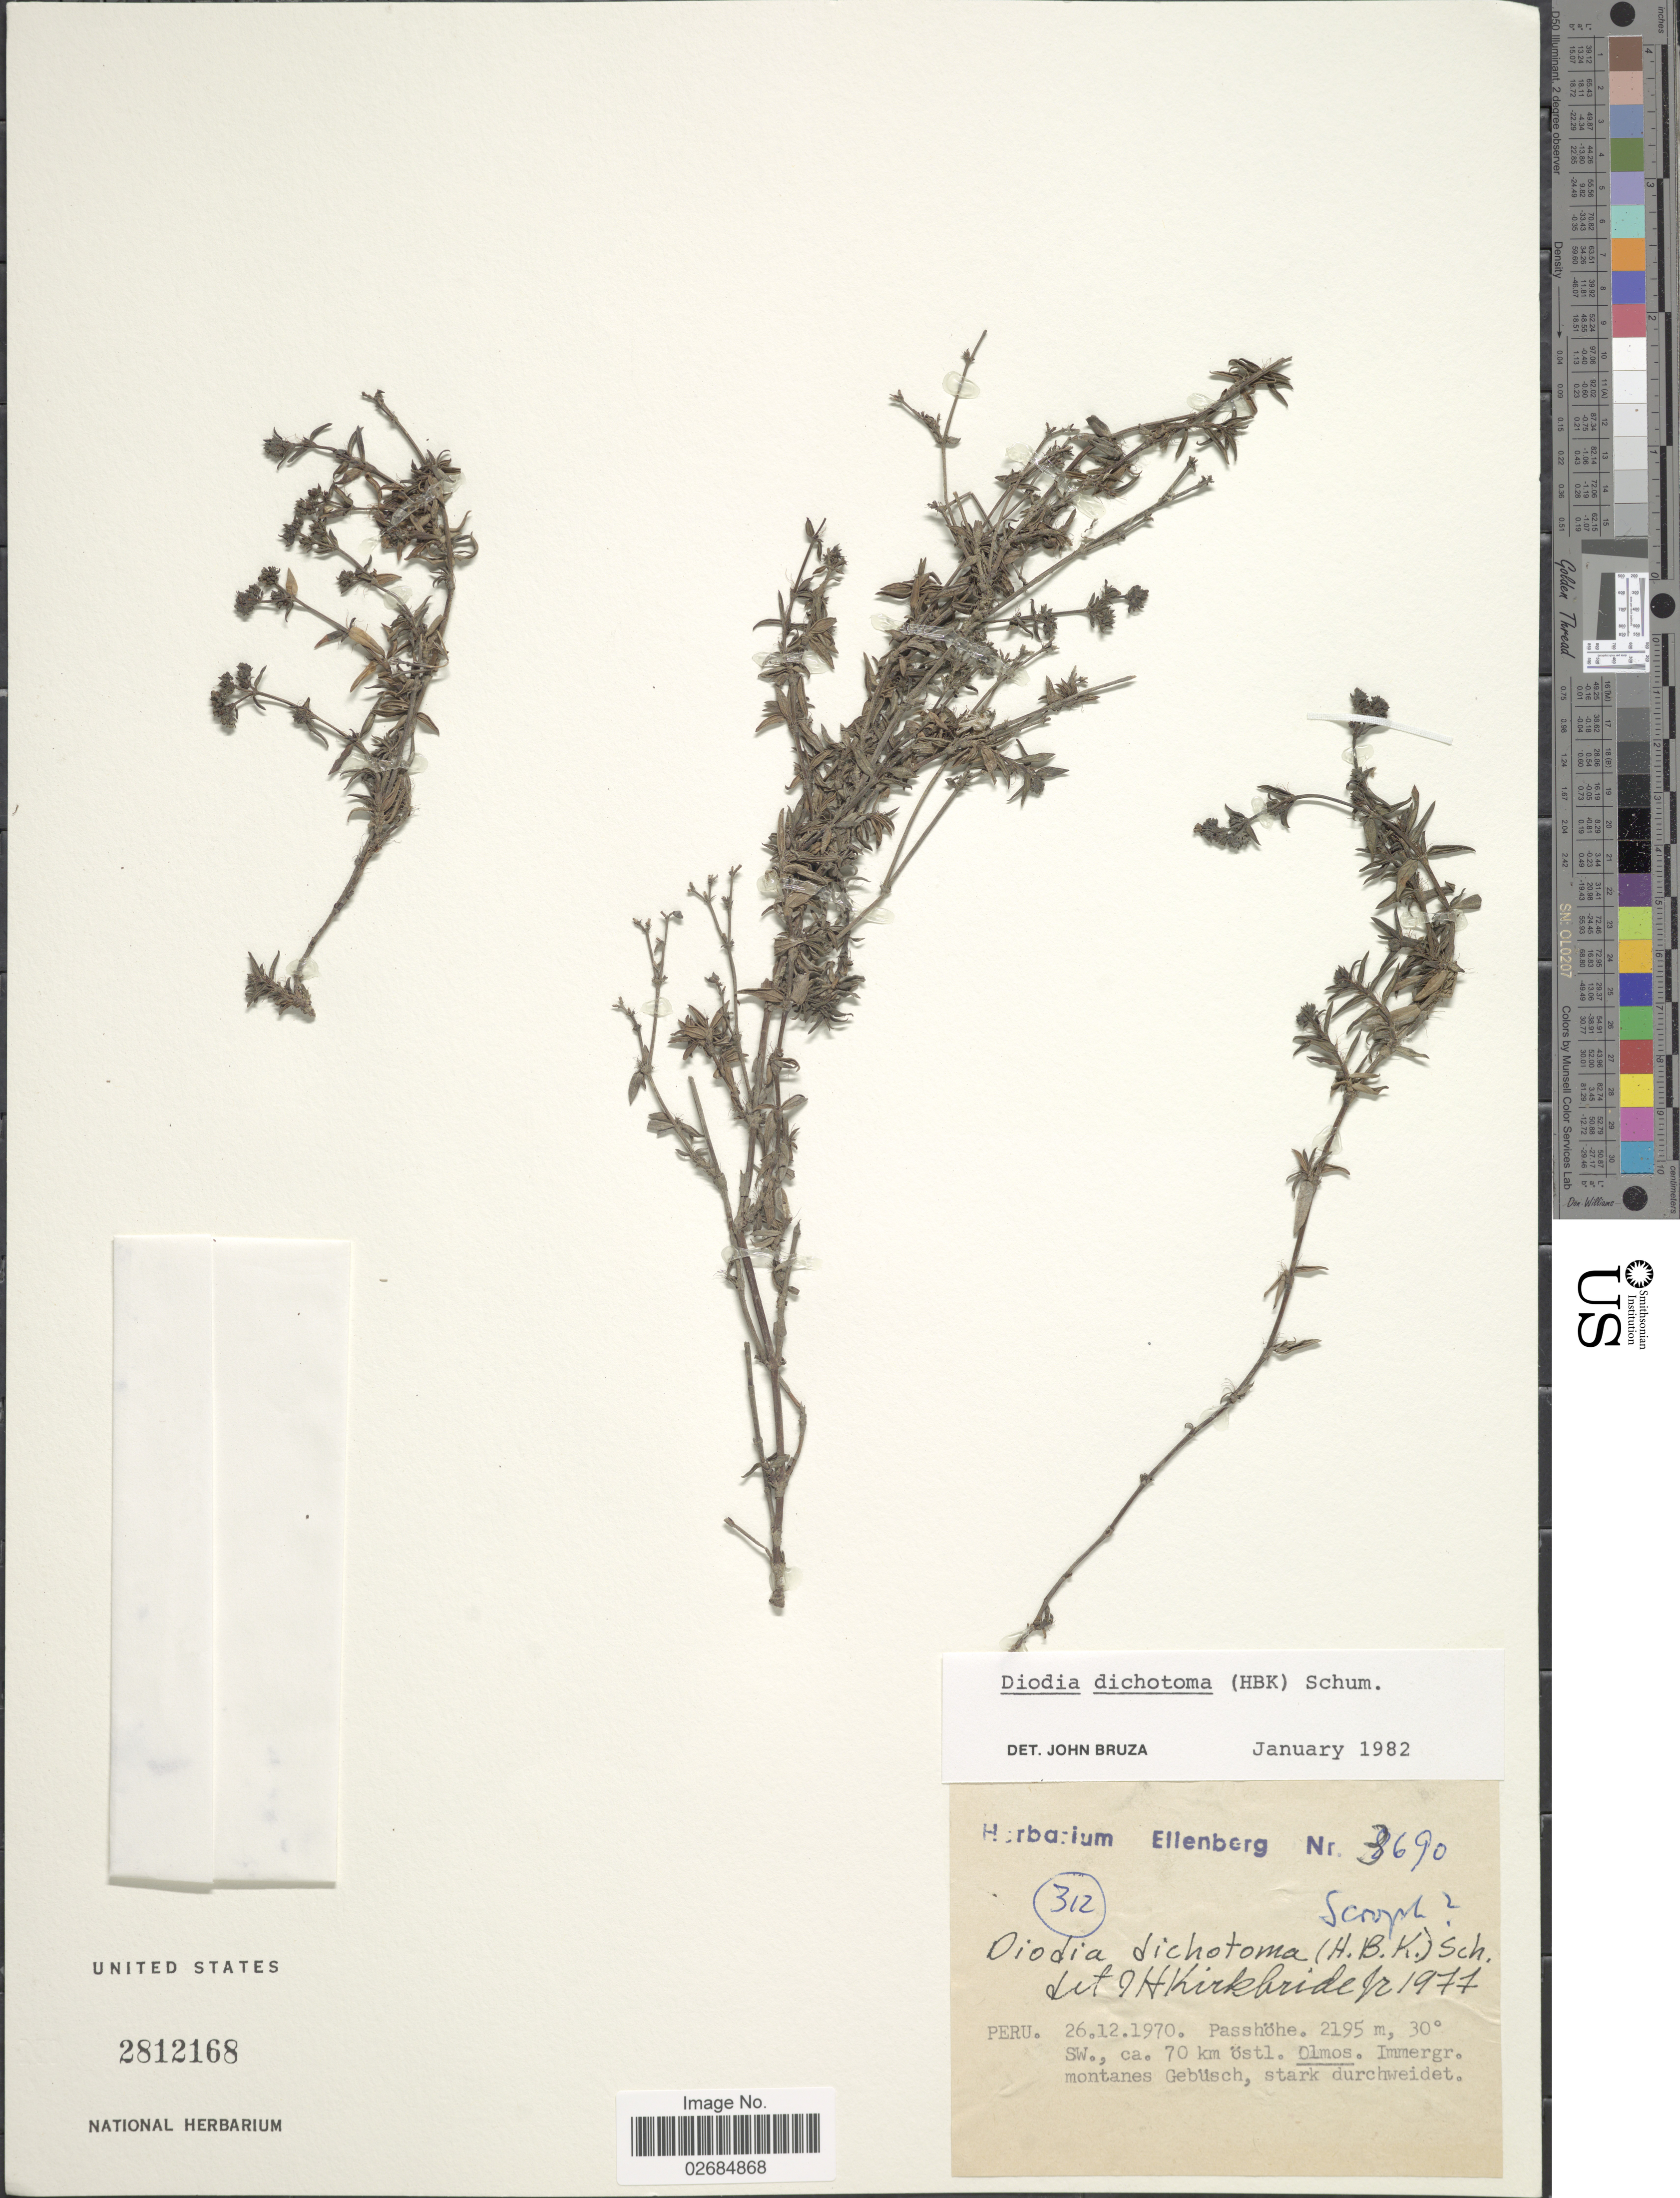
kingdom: Plantae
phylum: Tracheophyta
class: Magnoliopsida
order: Gentianales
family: Rubiaceae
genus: Diodia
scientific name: Diodia dichotoma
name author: (Willd. ex Roem. & Schult.) K. Schum.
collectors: Ex herb. Ellenberg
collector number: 3690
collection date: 1970-12-26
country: Peru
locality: Passhöhe., ca. 70 km östl. Olmos. Immergr. montanes Gebüsch, stark durchweidet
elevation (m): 2195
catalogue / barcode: US 2812168